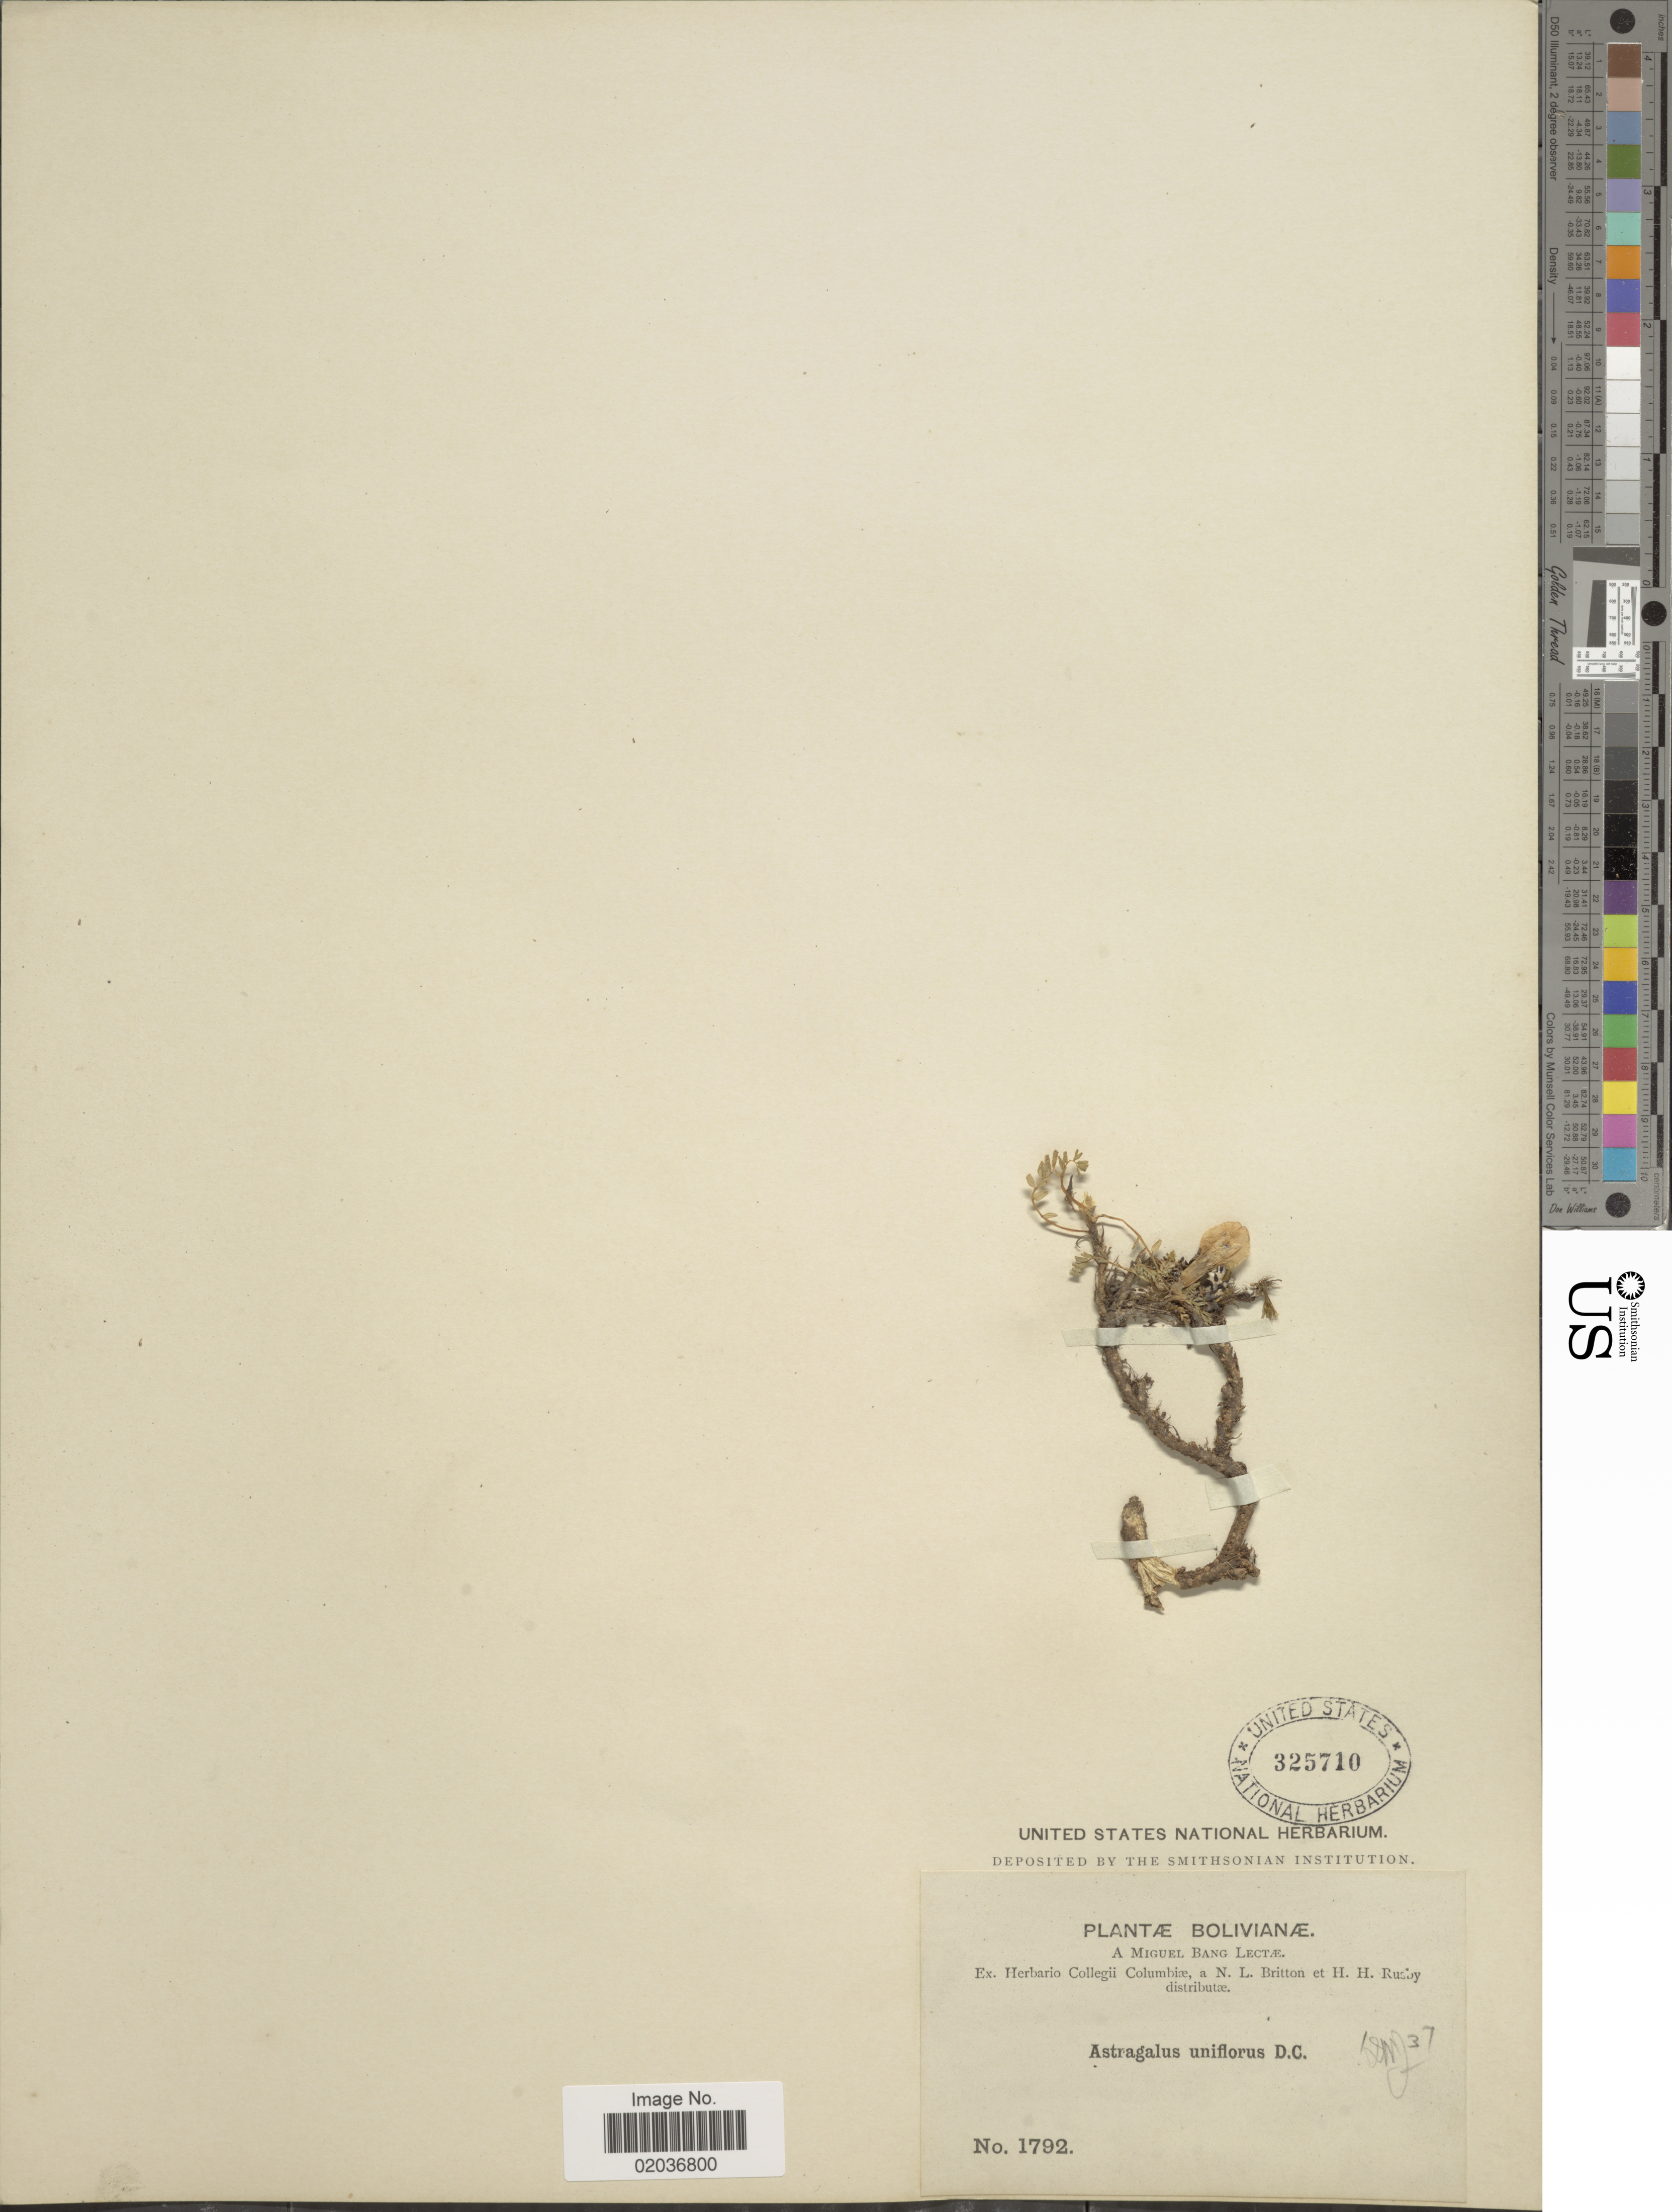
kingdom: Plantae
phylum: Tracheophyta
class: Magnoliopsida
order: Fabales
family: Fabaceae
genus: Astragalus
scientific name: Astragalus uniflorus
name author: DC.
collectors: M. Bang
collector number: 1792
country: Bolivia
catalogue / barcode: US 325710